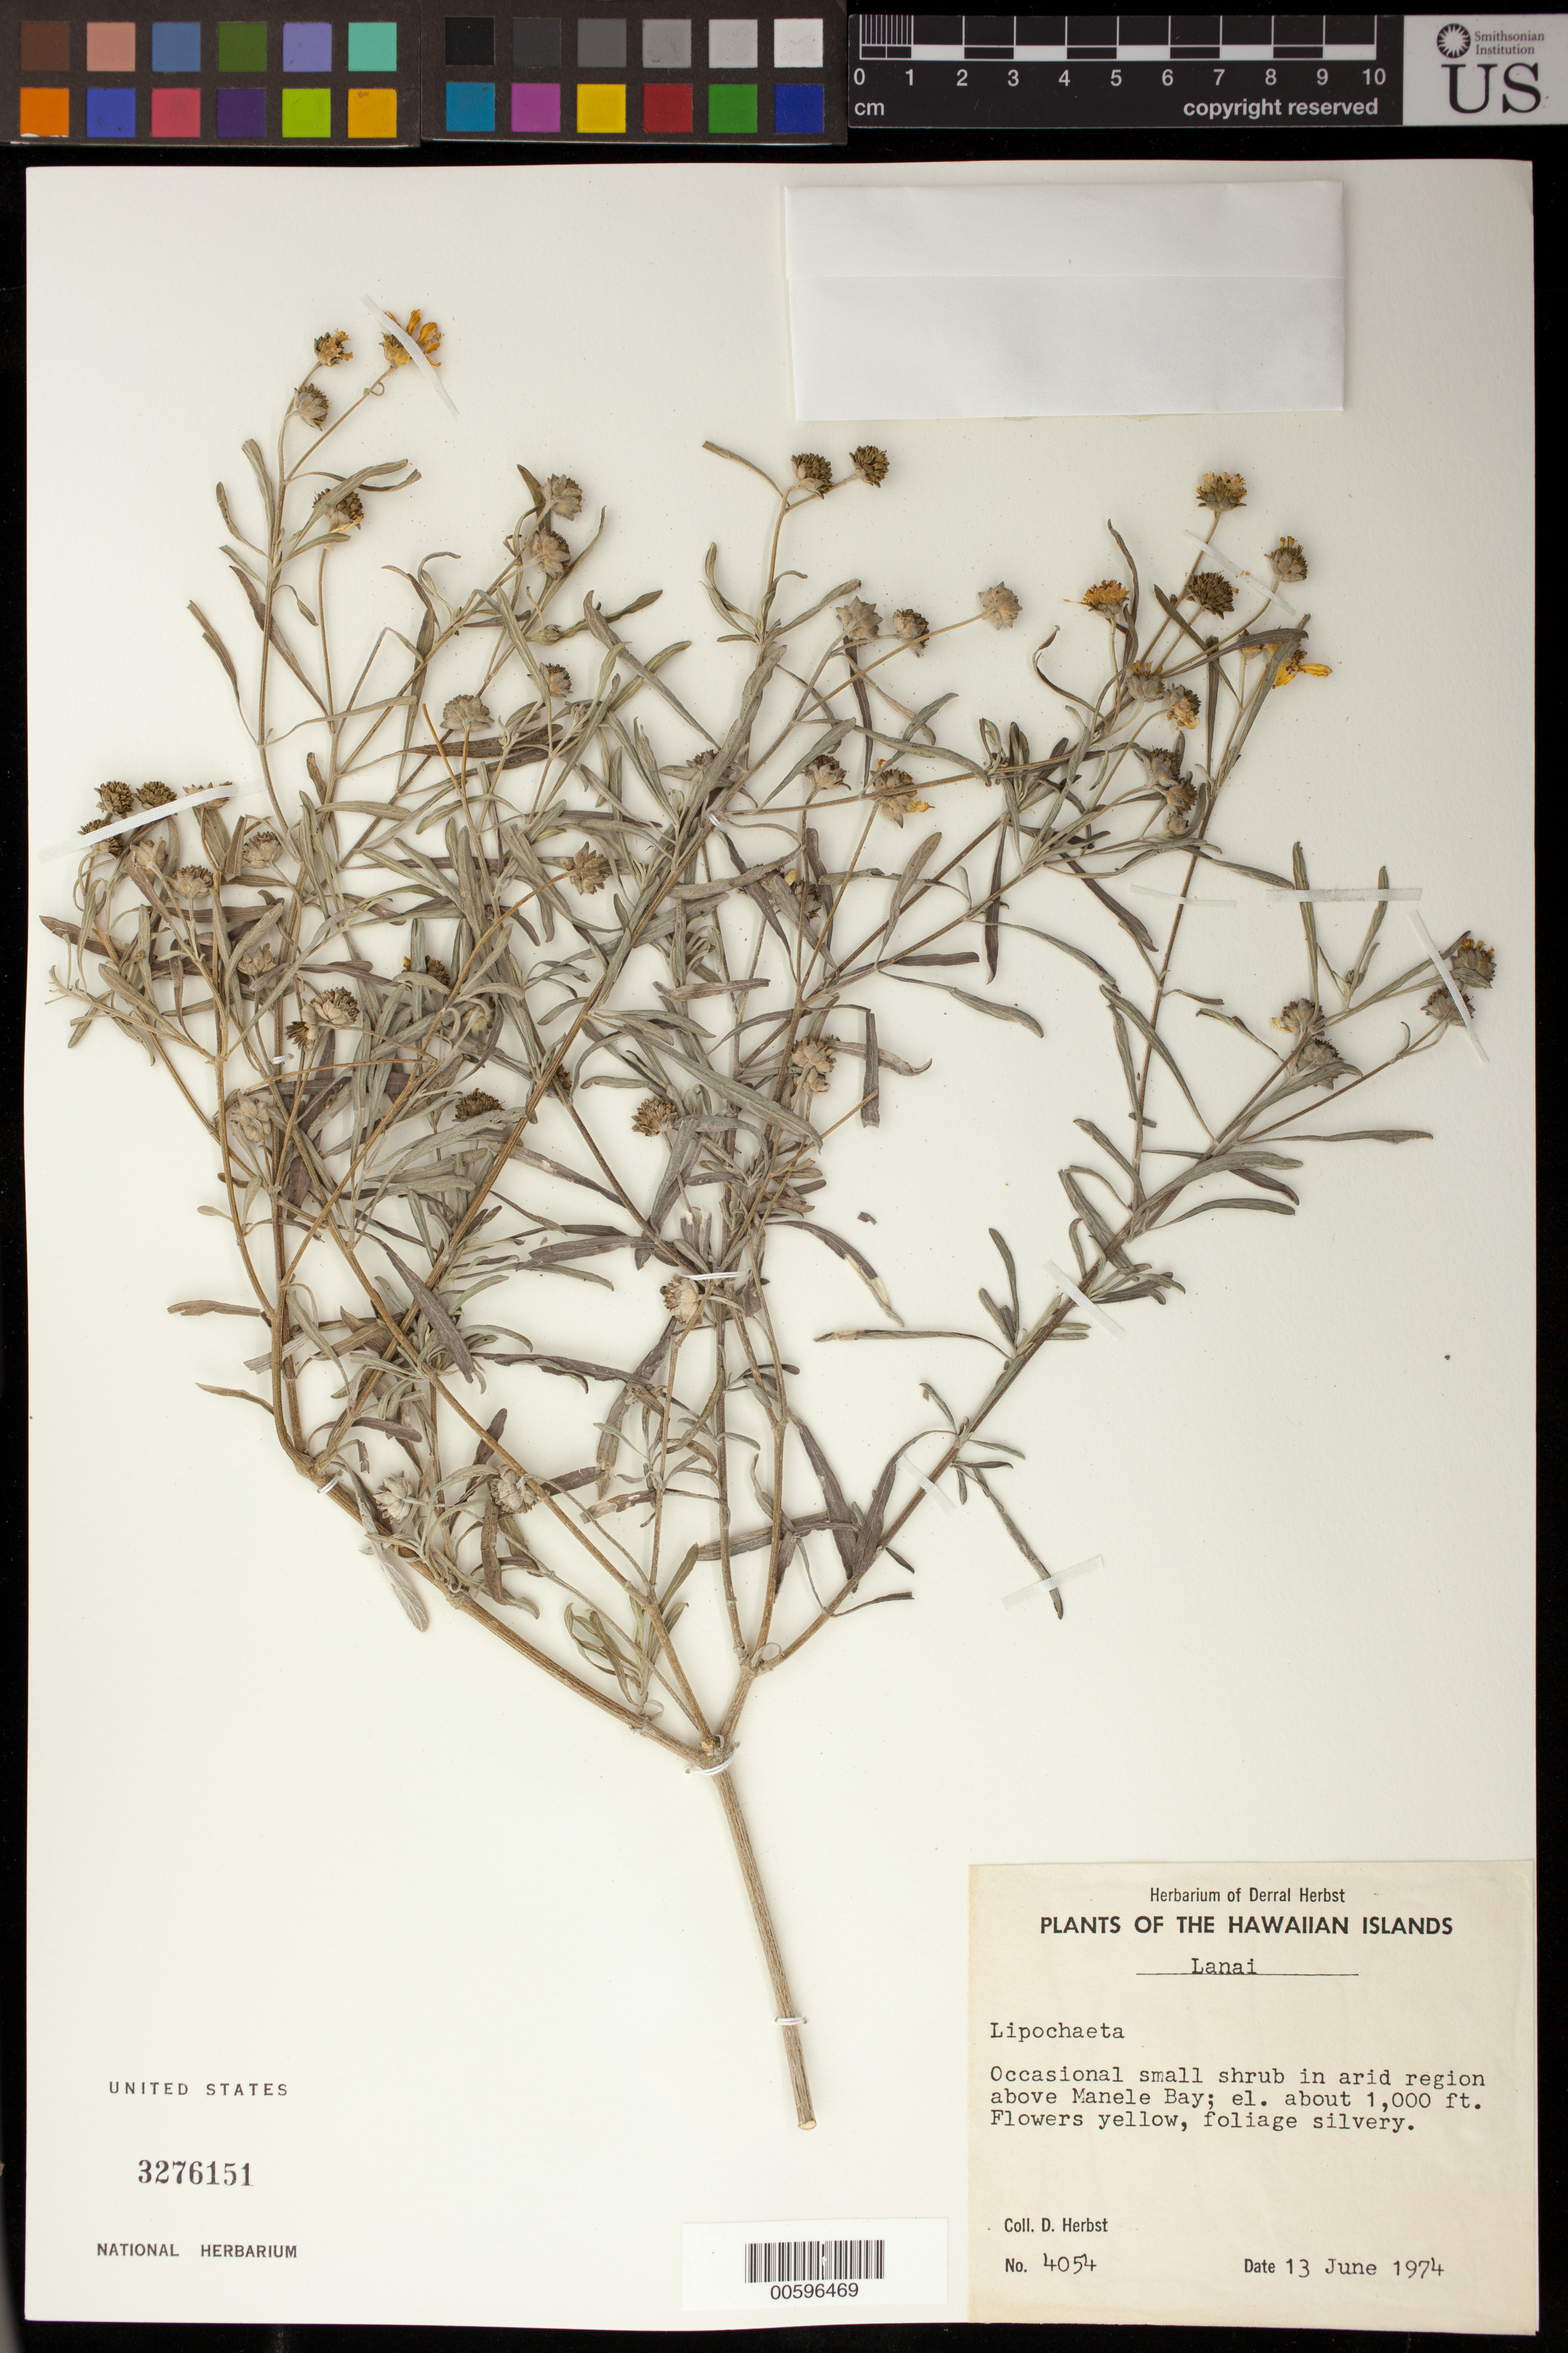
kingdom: Plantae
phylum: Tracheophyta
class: Magnoliopsida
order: Asterales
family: Asteraceae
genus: Lipochaeta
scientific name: Lipochaeta sp.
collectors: D. R. Herbst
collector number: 4054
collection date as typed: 13 Jun 1974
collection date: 1974-06-13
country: United States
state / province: Hawaii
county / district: Maui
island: Lana'i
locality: Above Manele Bay.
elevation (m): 305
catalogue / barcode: US 3276151